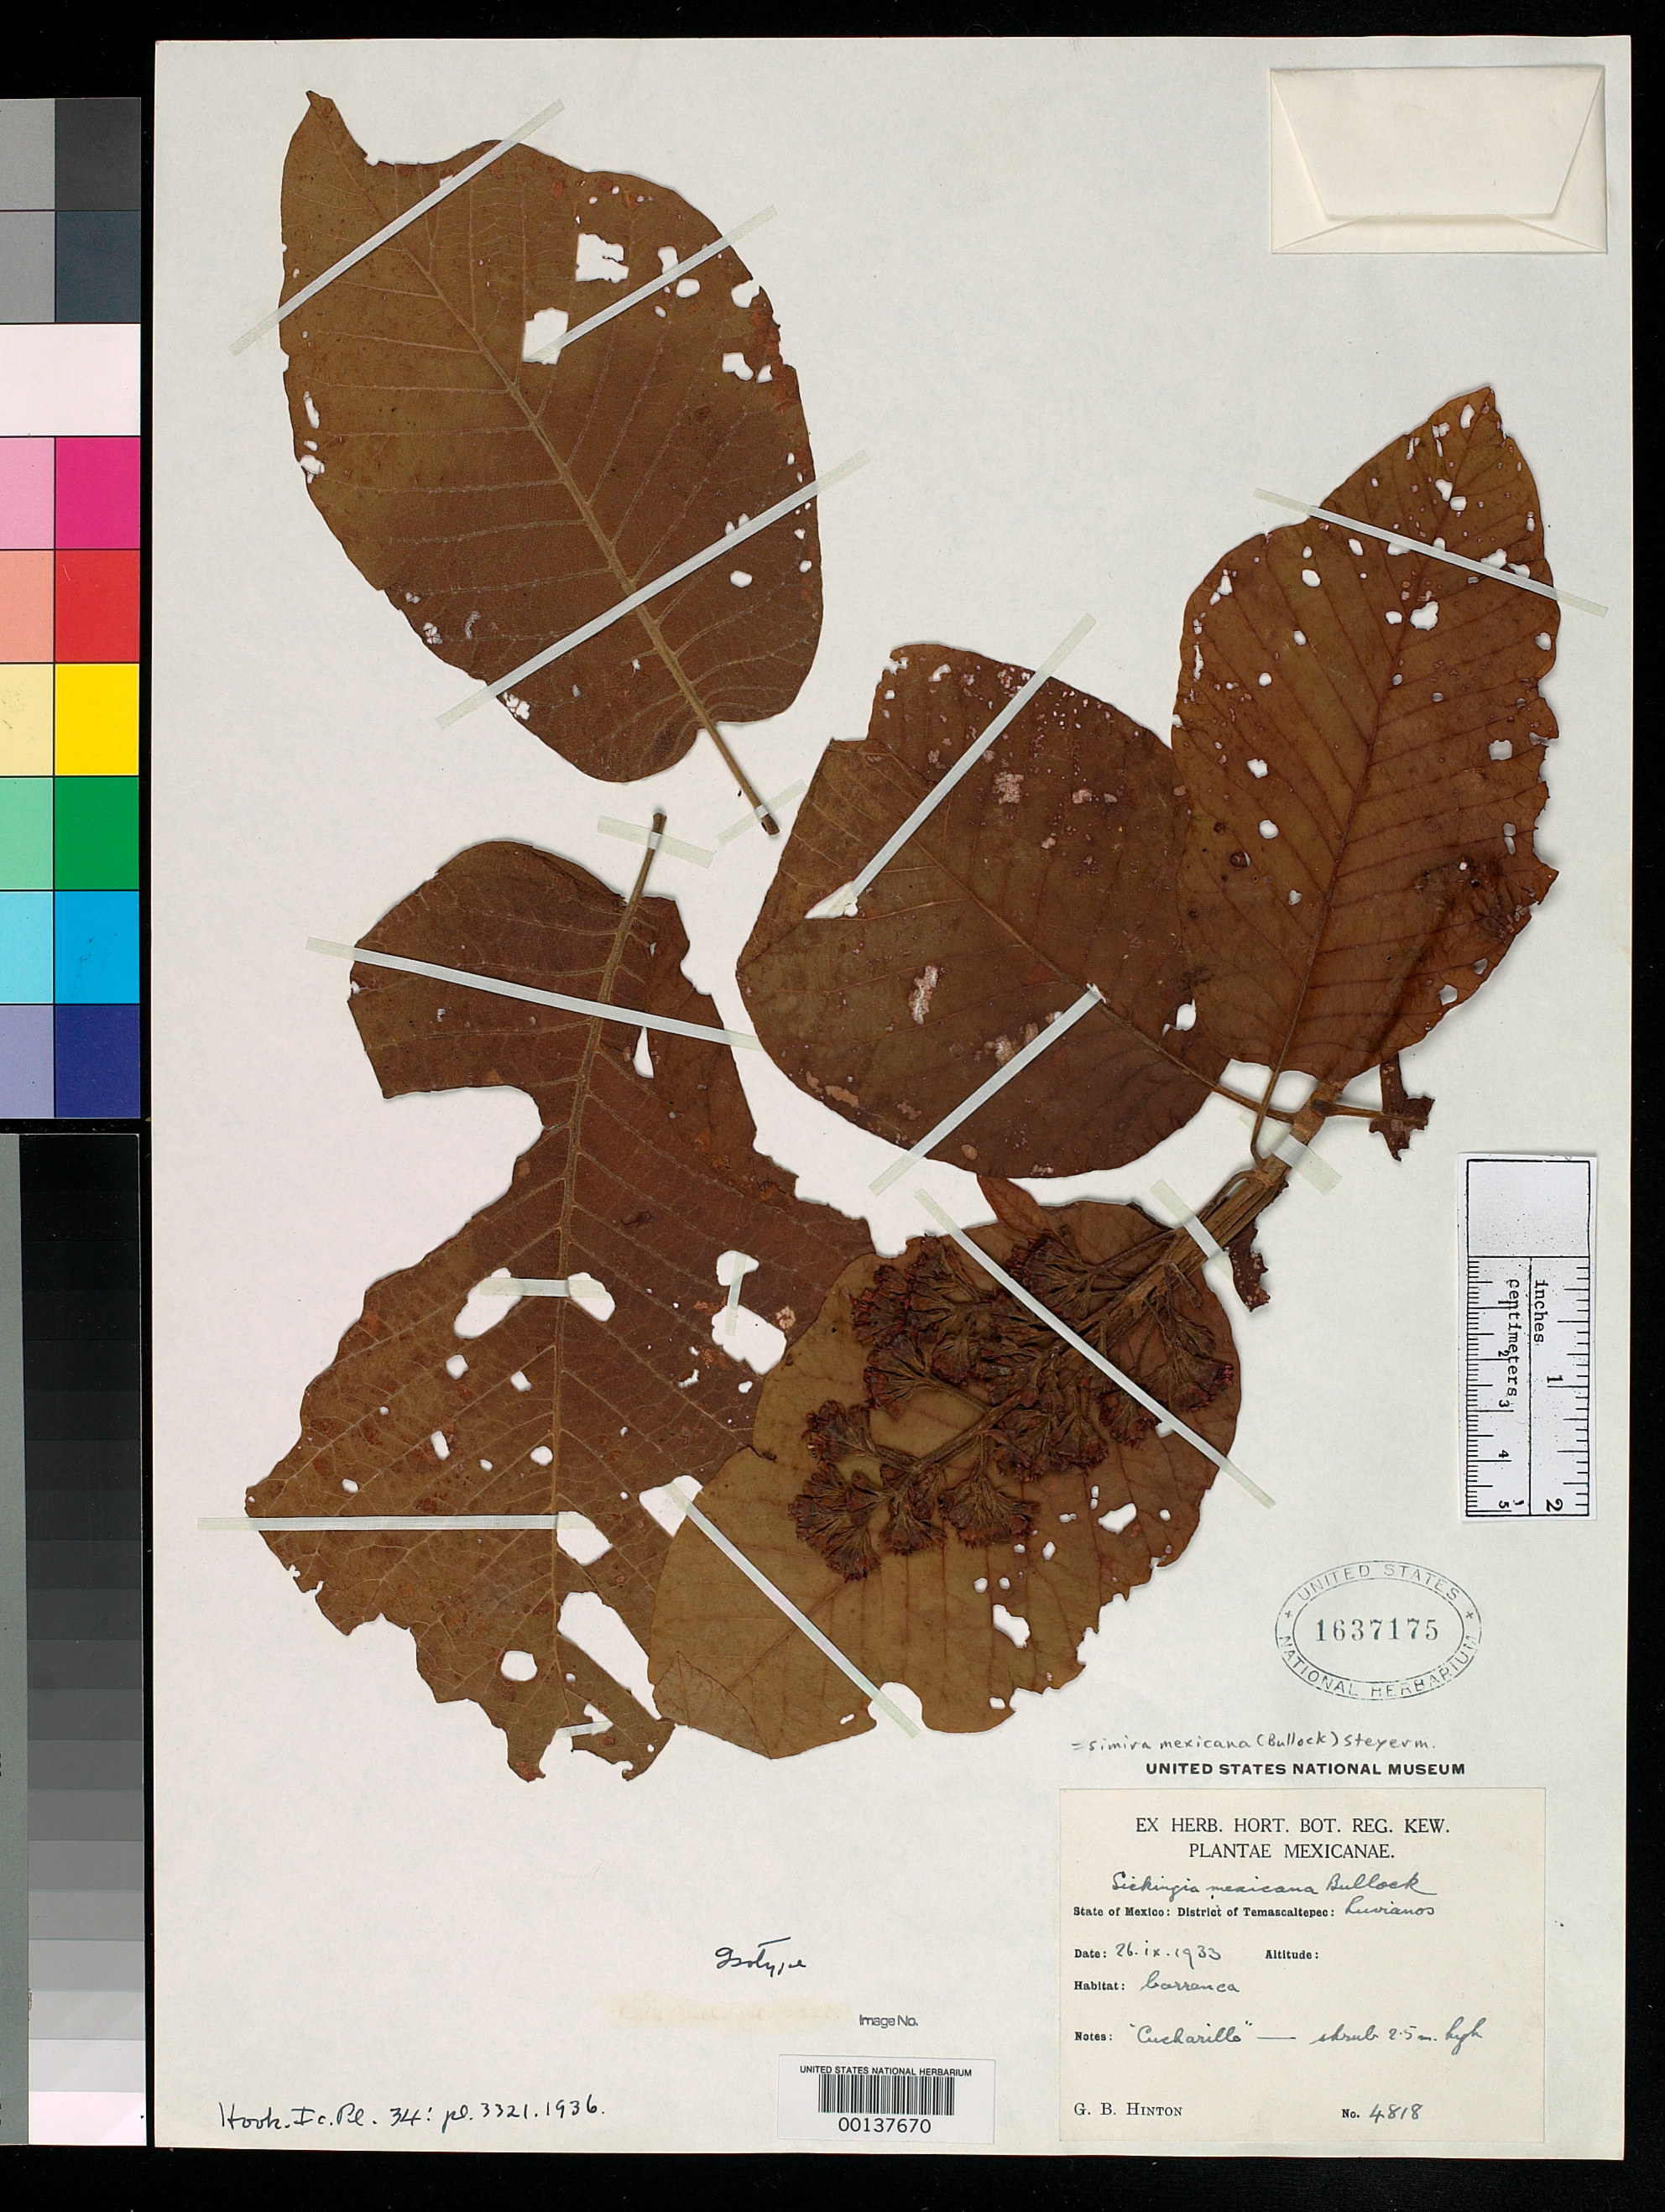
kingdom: Plantae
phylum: Tracheophyta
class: Magnoliopsida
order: Gentianales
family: Rubiaceae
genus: Sickingia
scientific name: Sickingia mexicana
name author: Bullock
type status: Isotype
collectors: G. B. Hinton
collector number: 4818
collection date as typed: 26 Sep 1933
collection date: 1933-09-26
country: Mexico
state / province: México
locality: Temascaltepec, Luvianos.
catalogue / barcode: US 1637175